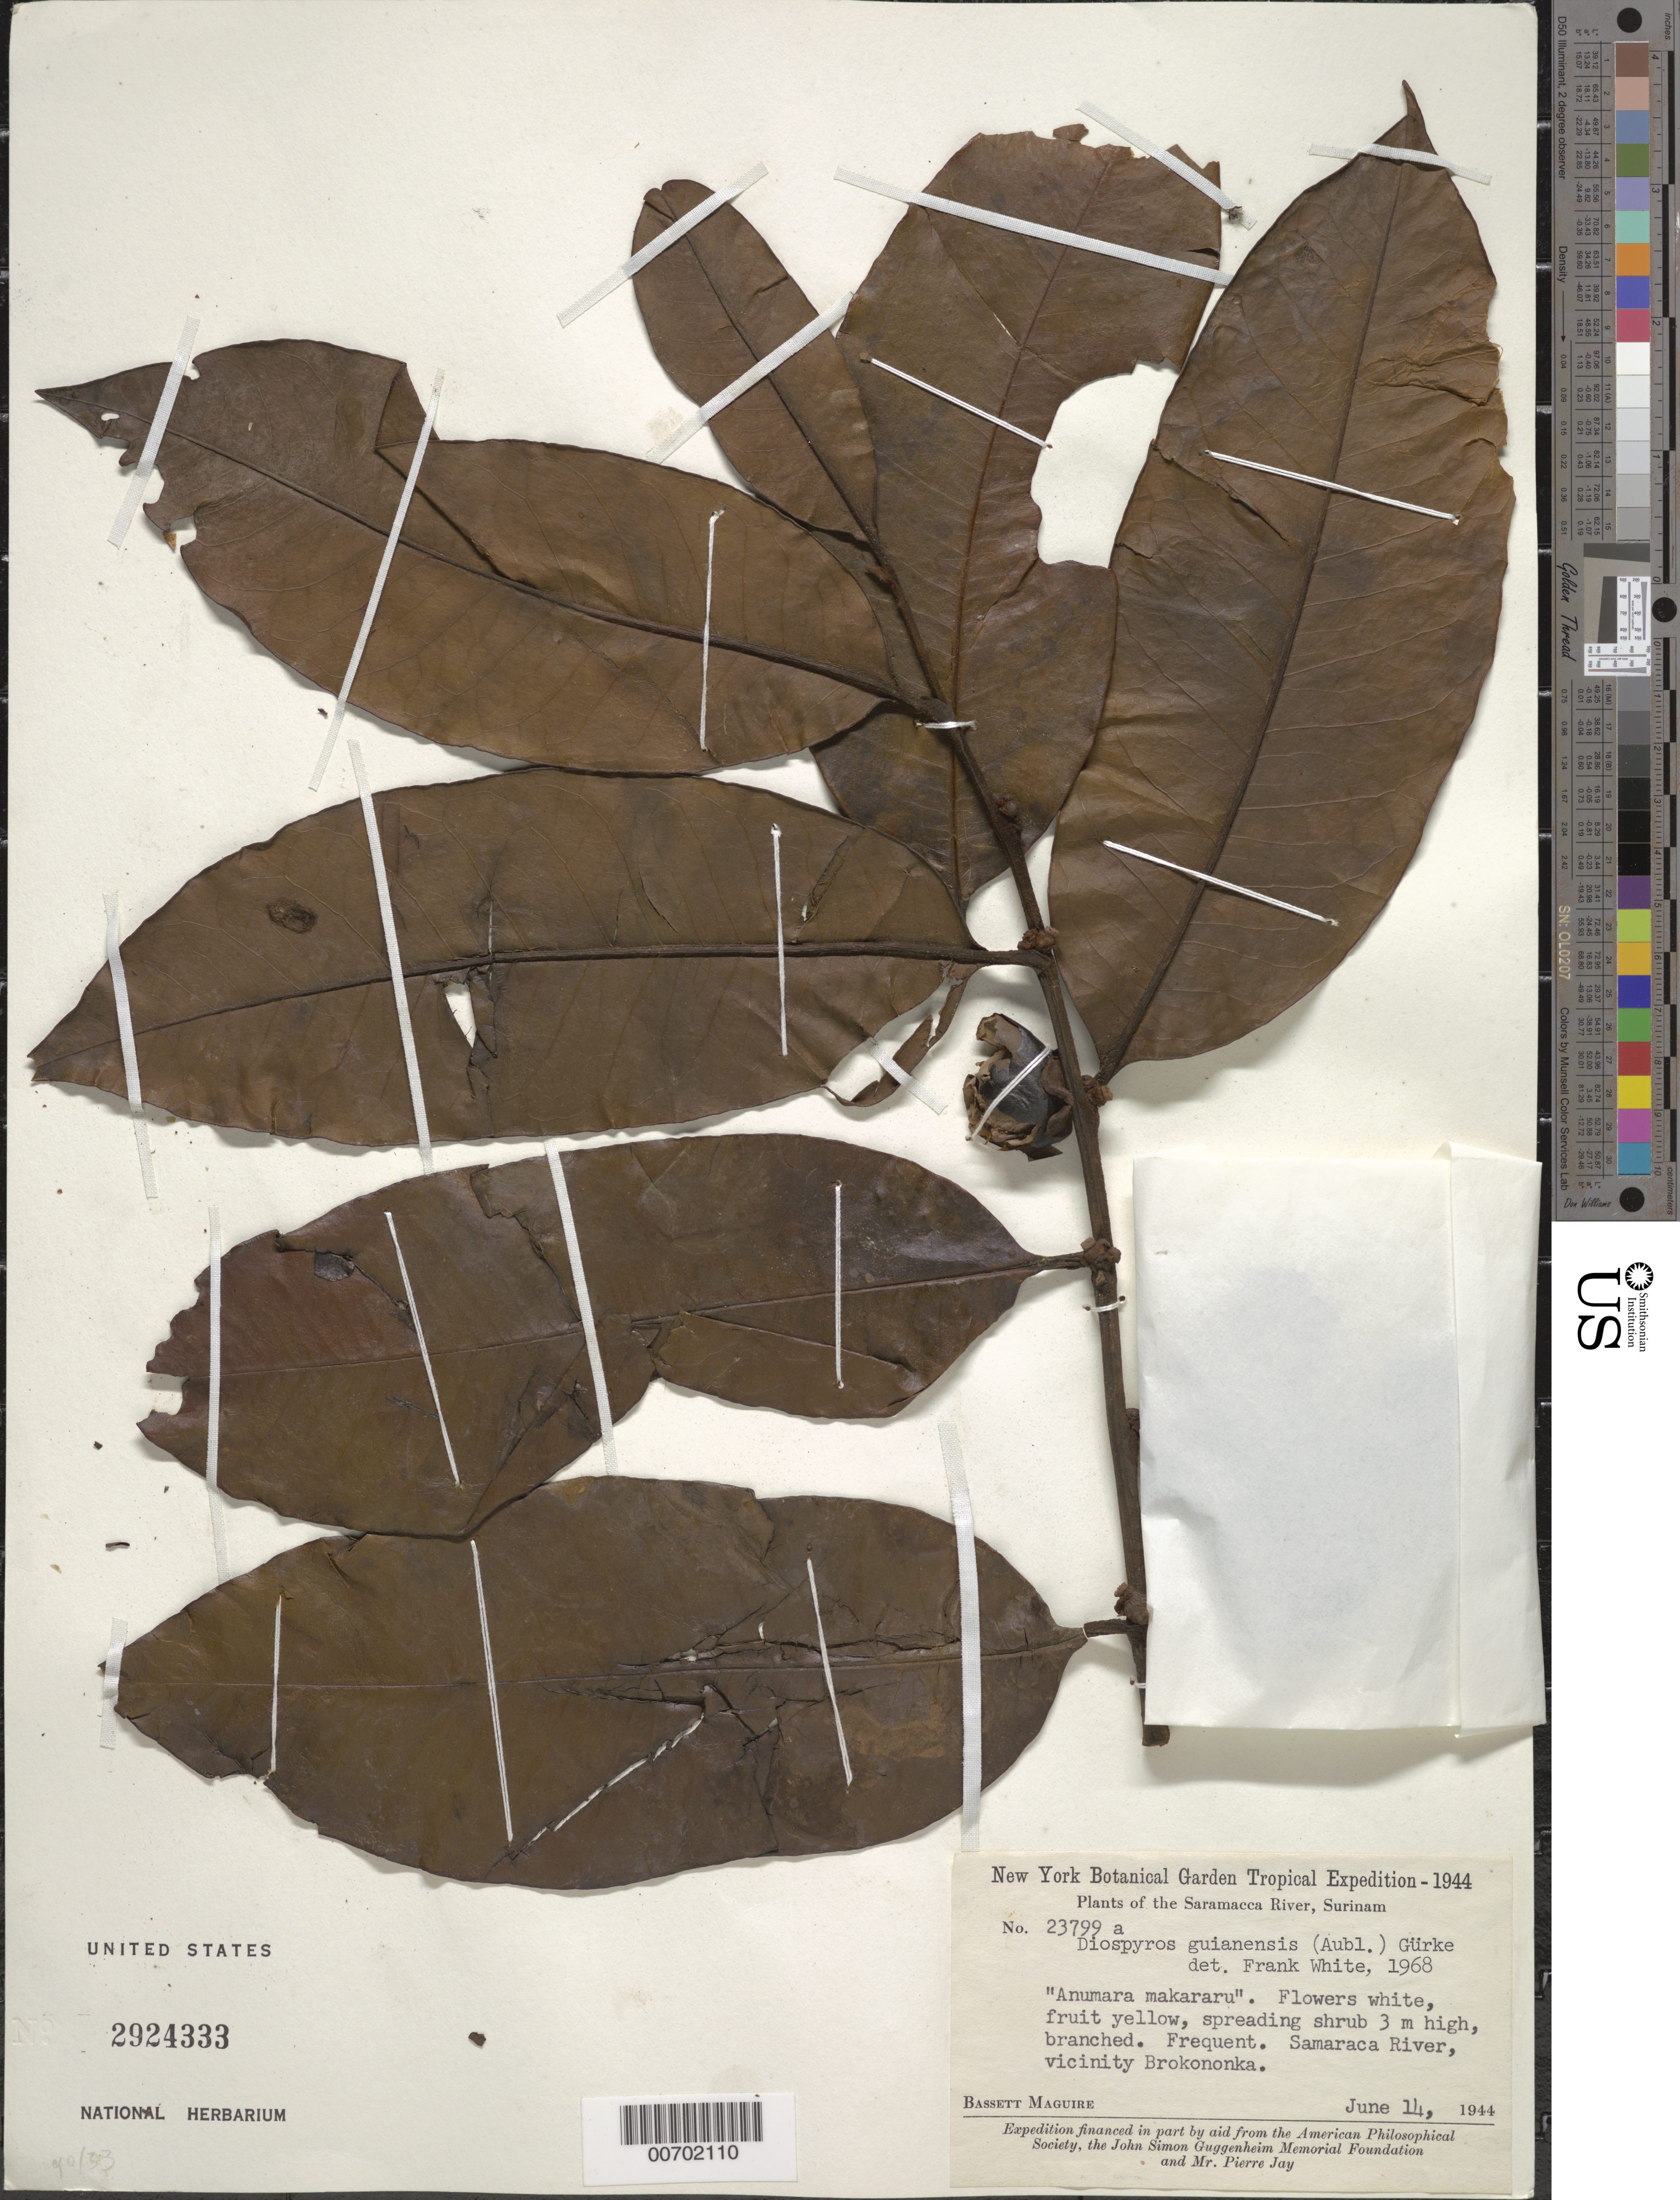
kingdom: Plantae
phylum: Tracheophyta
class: Magnoliopsida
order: Ericales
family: Ebenaceae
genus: Diospyros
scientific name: Diospyros guianensis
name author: (Aubl.) Gürke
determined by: White, F.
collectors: B. Maguire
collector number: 23799 a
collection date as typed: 14-Jun-44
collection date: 1944-06-14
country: Suriname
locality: Saramacca River, Brokolonka vic.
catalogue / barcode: US 2924333